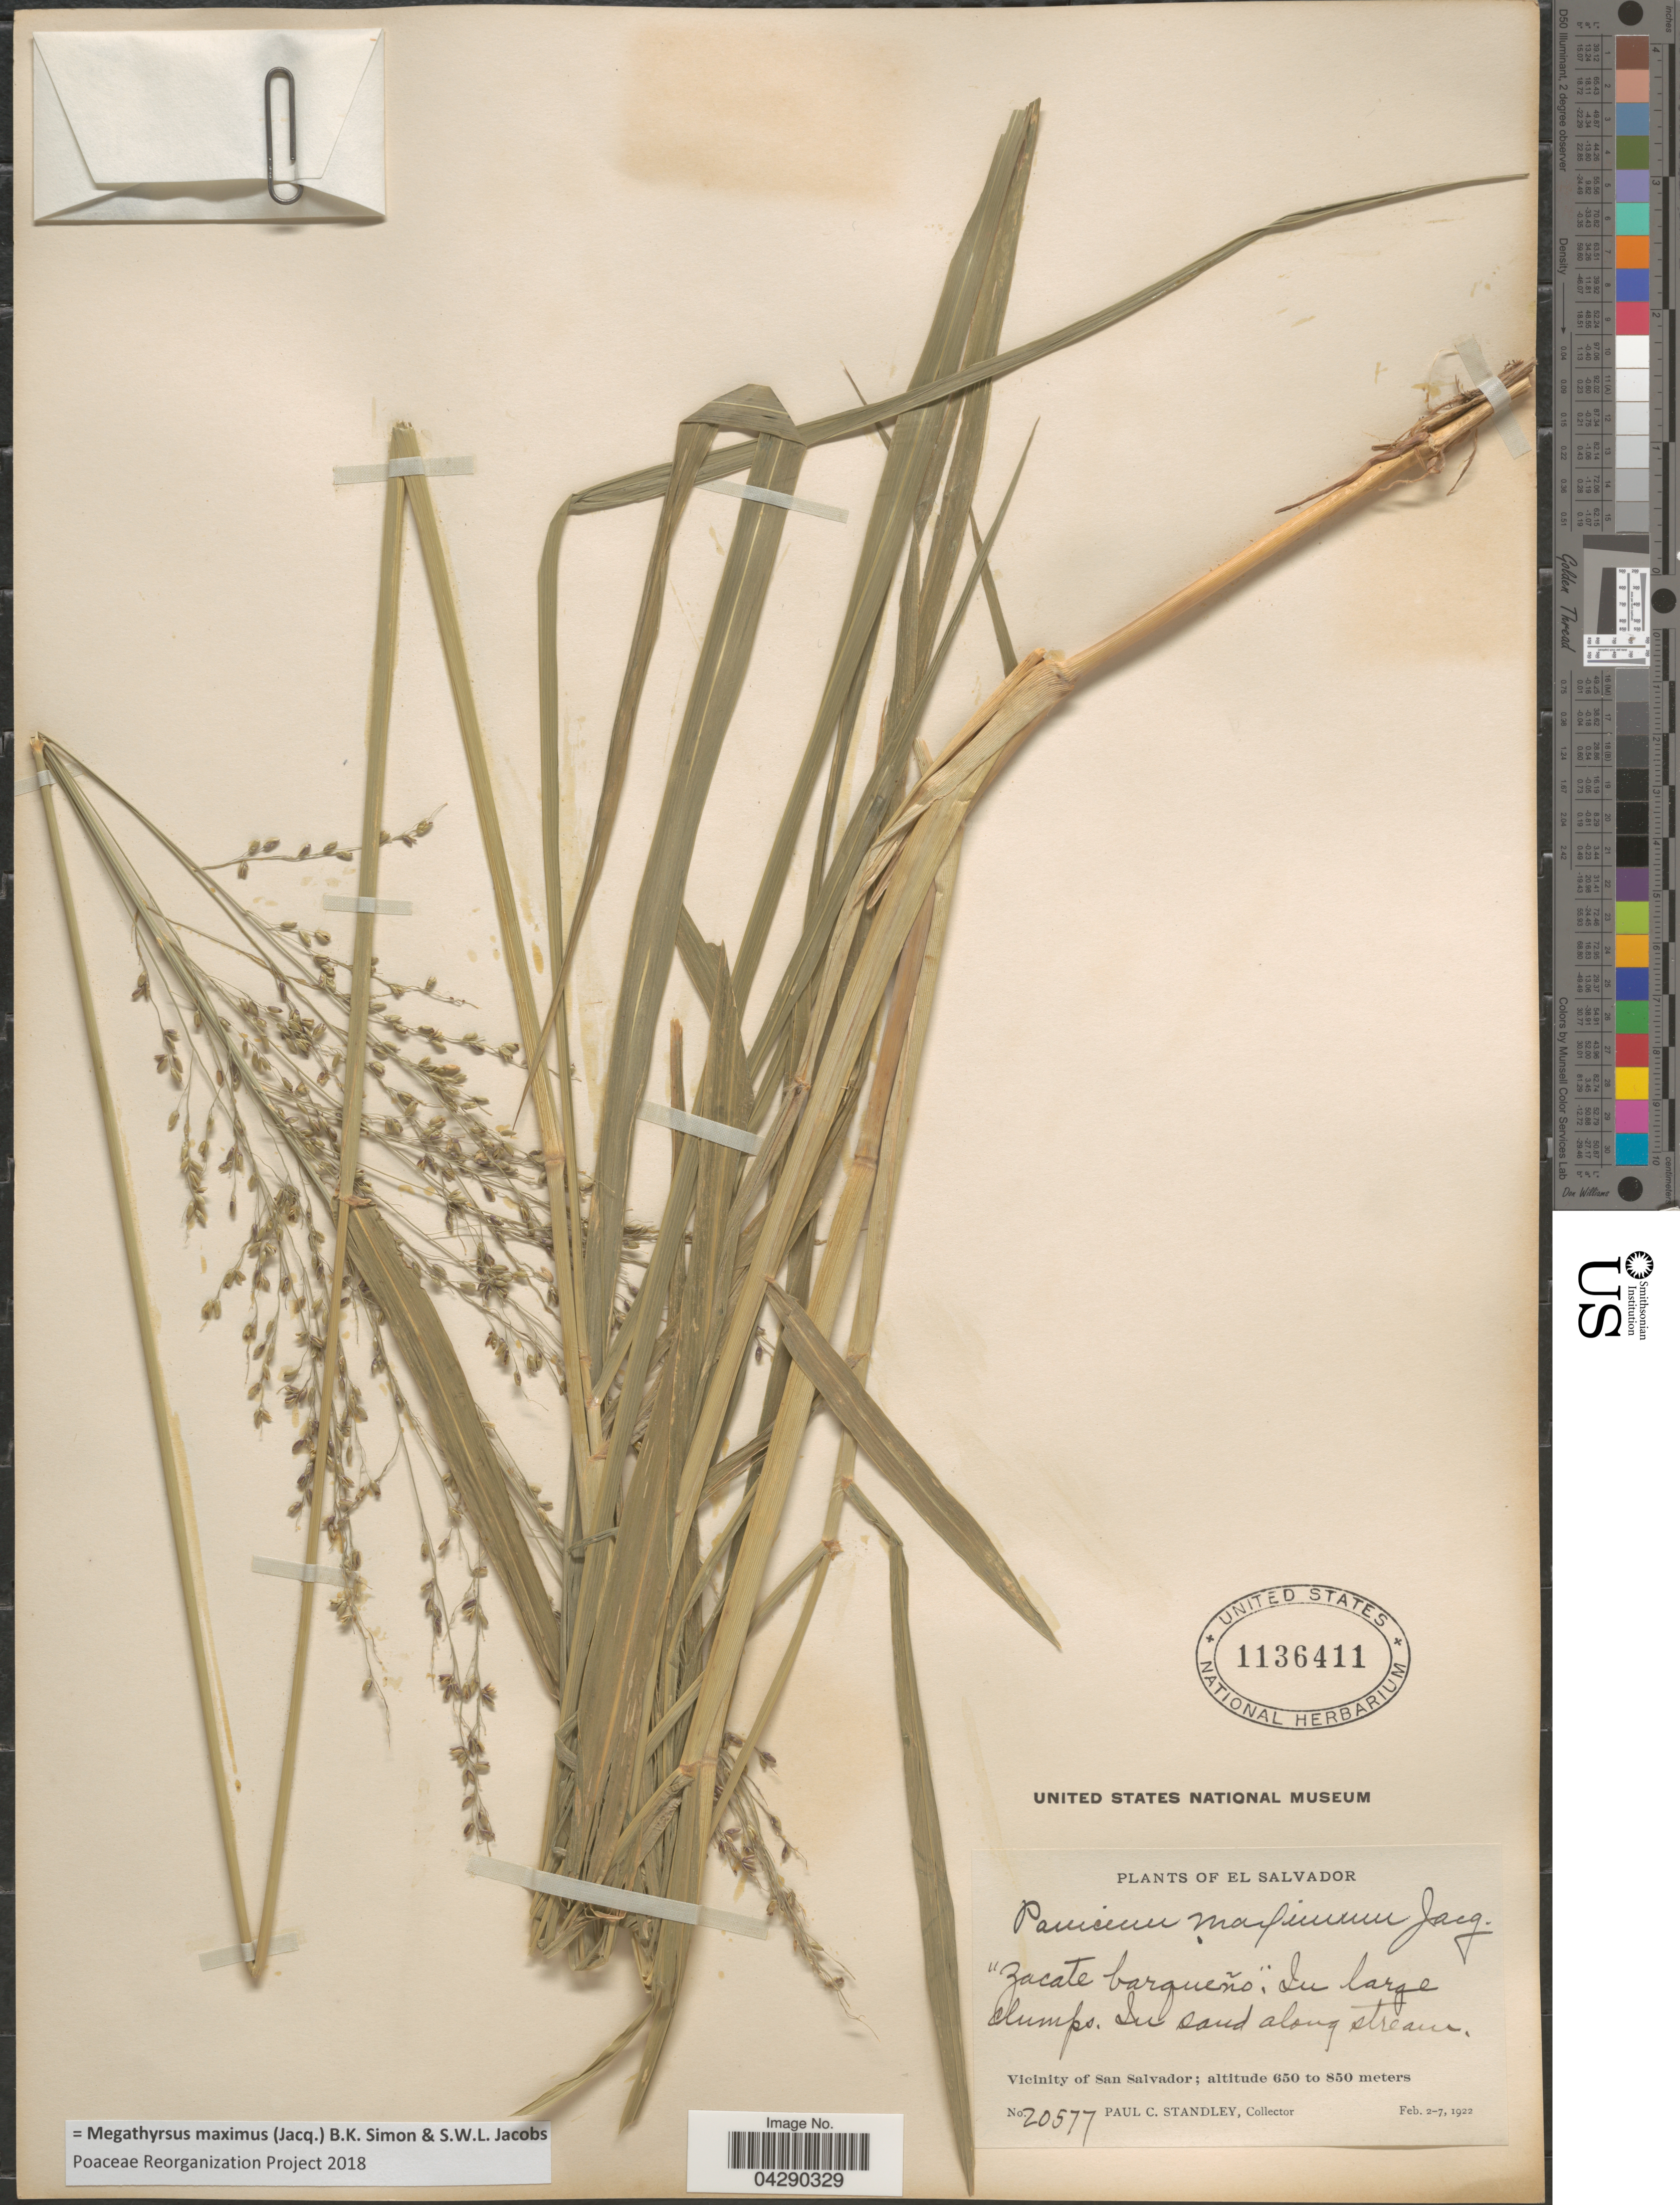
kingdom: Plantae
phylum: Tracheophyta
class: Liliopsida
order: Poales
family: Poaceae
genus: Megathyrsus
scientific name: Megathyrsus maximus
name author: (Jacq.) B.K. Simon & S.W.L. Jacobs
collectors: P. C. Standley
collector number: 20577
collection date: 1922-02-02/1922-02-07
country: El Salvador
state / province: San Salvador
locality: Vicinity of San Salvador.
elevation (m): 650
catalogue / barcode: US 1136411